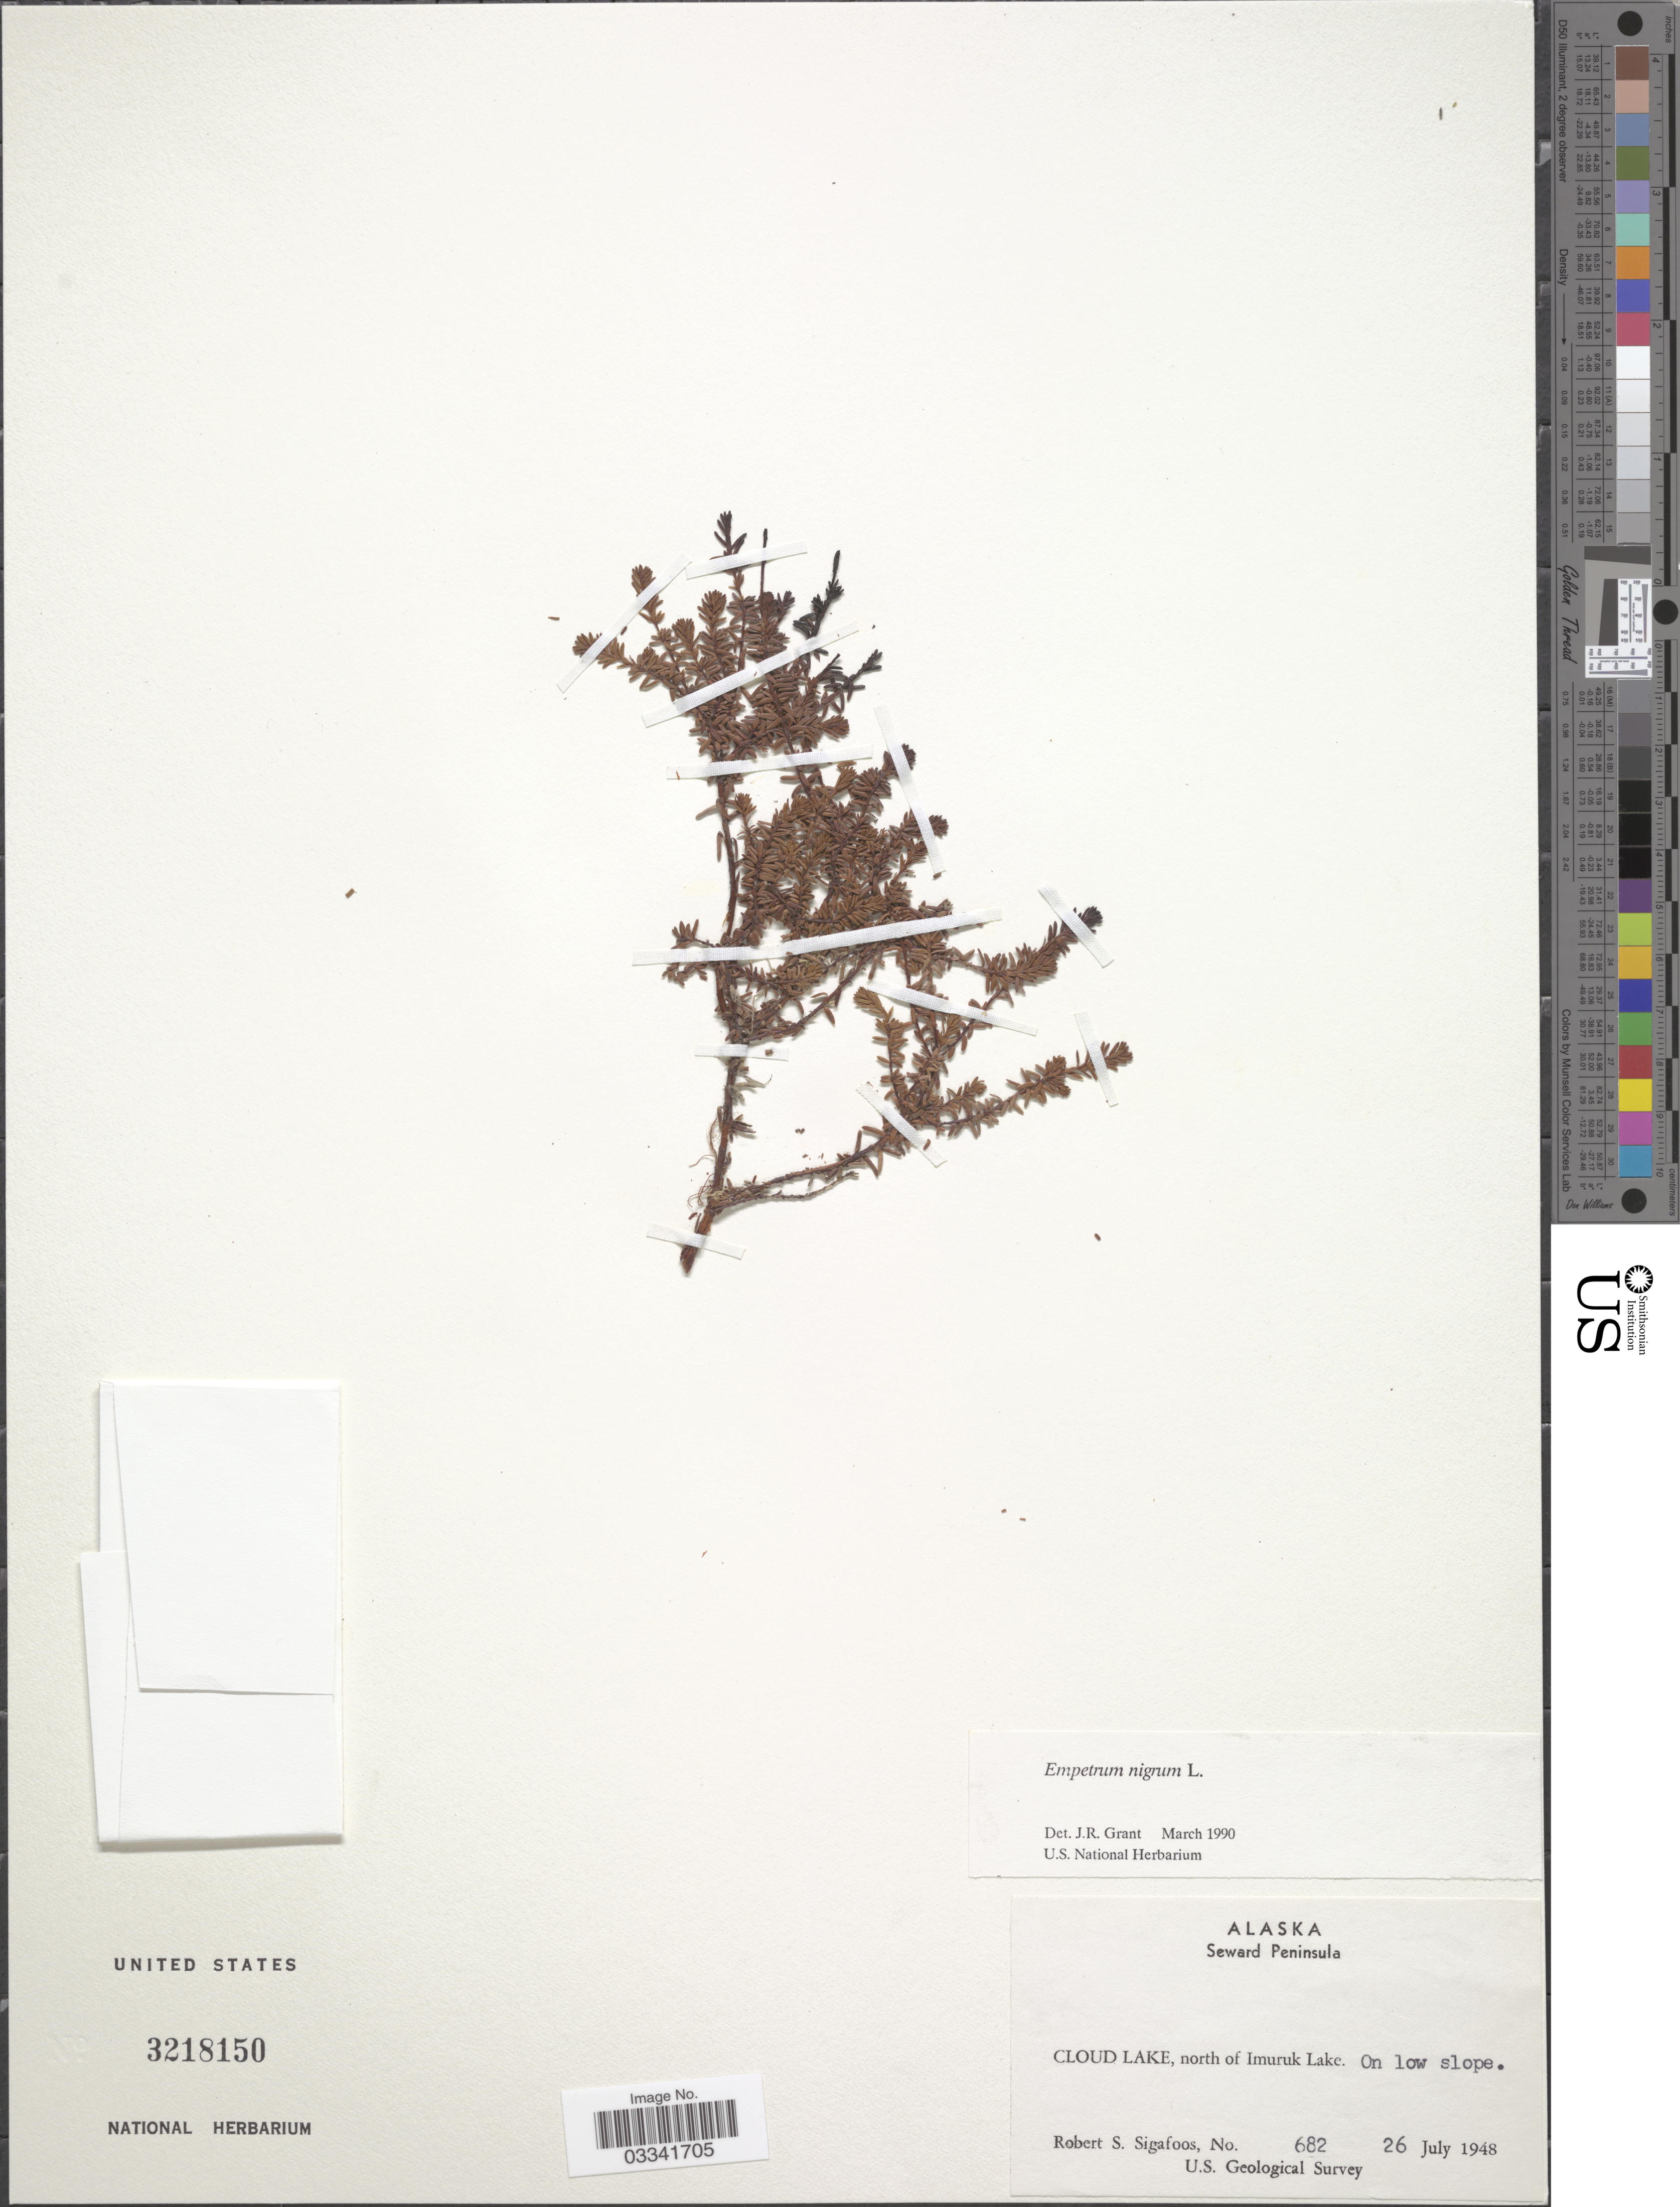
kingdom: Plantae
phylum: Tracheophyta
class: Magnoliopsida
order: Ericales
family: Ericaceae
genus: Empetrum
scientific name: Empetrum nigrum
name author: L.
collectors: R. Sigafoos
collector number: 682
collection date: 1948-07-26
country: United States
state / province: Alaska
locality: Seward Peninsula. Cloud Lake, north of Imuruk Lake.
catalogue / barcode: US 3218150